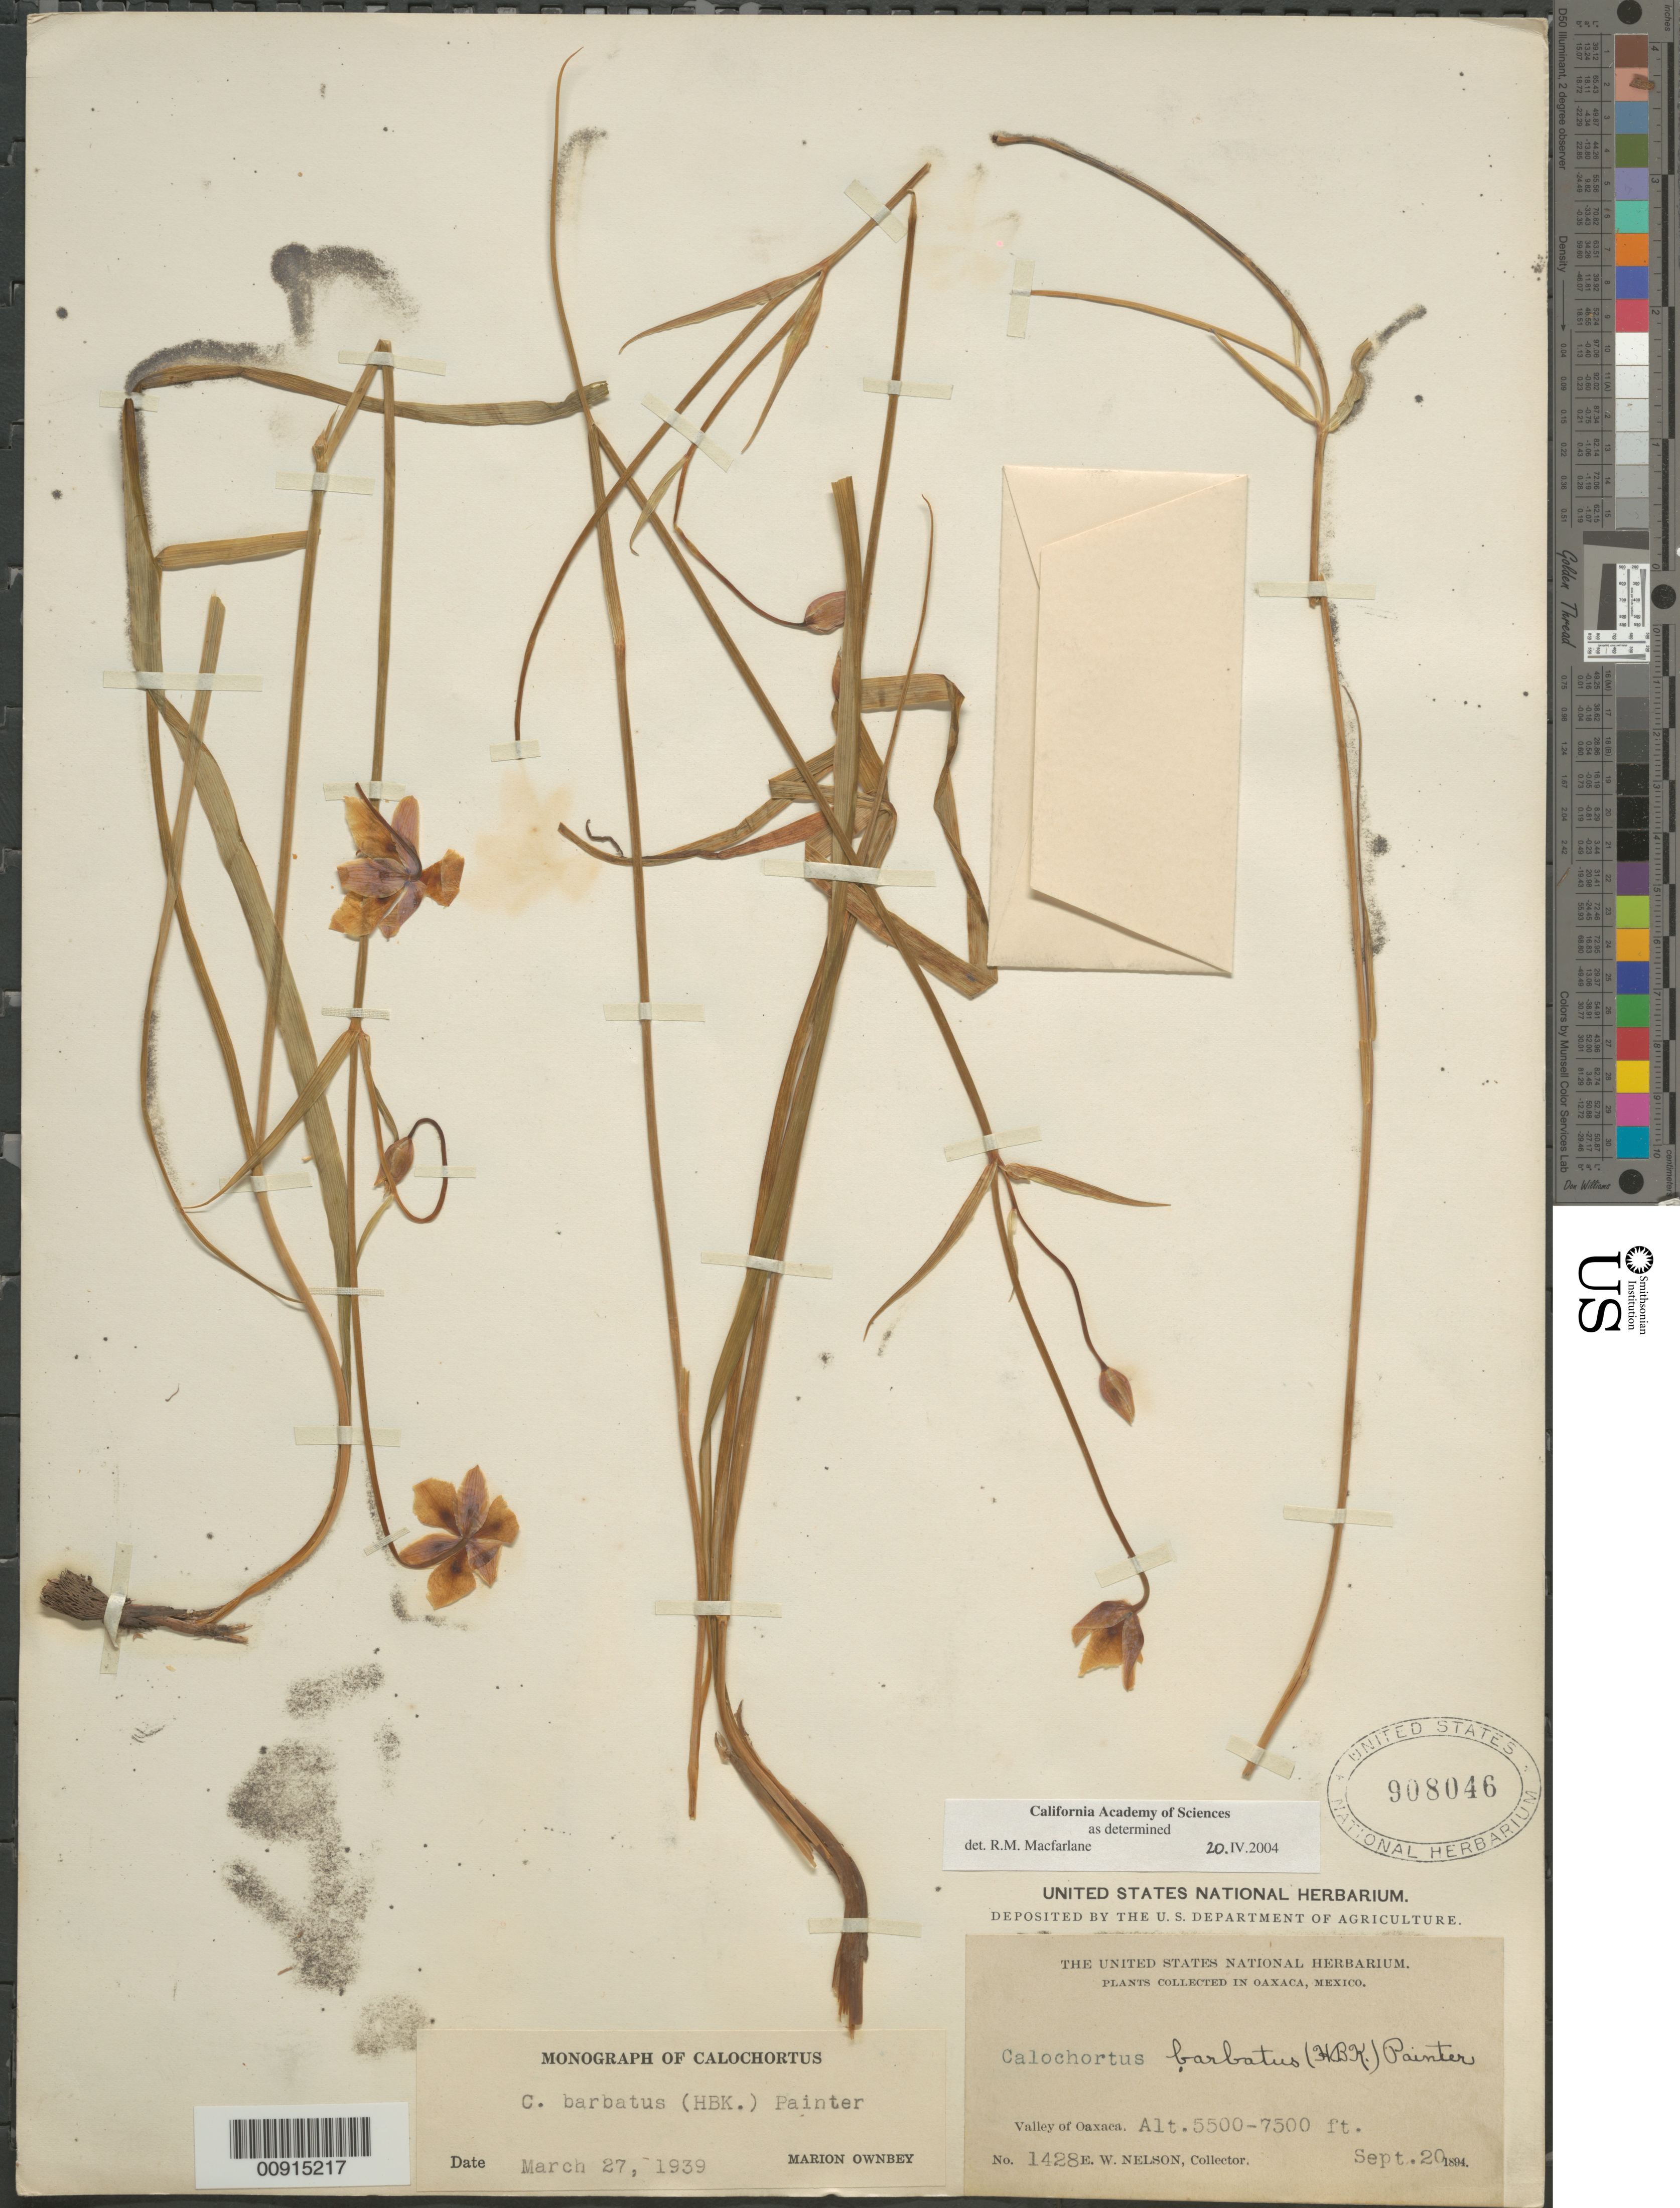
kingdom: Plantae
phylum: Tracheophyta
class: Liliopsida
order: Liliales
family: Liliaceae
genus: Calochortus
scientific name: Calochortus barbatus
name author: (Kunth) J.H. Painter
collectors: E. W. Nelson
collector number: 1428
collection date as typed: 20 Sep 1894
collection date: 1894-09-20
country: Mexico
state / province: Oaxaca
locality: Valley of Oaxaca.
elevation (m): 1676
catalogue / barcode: US 908046